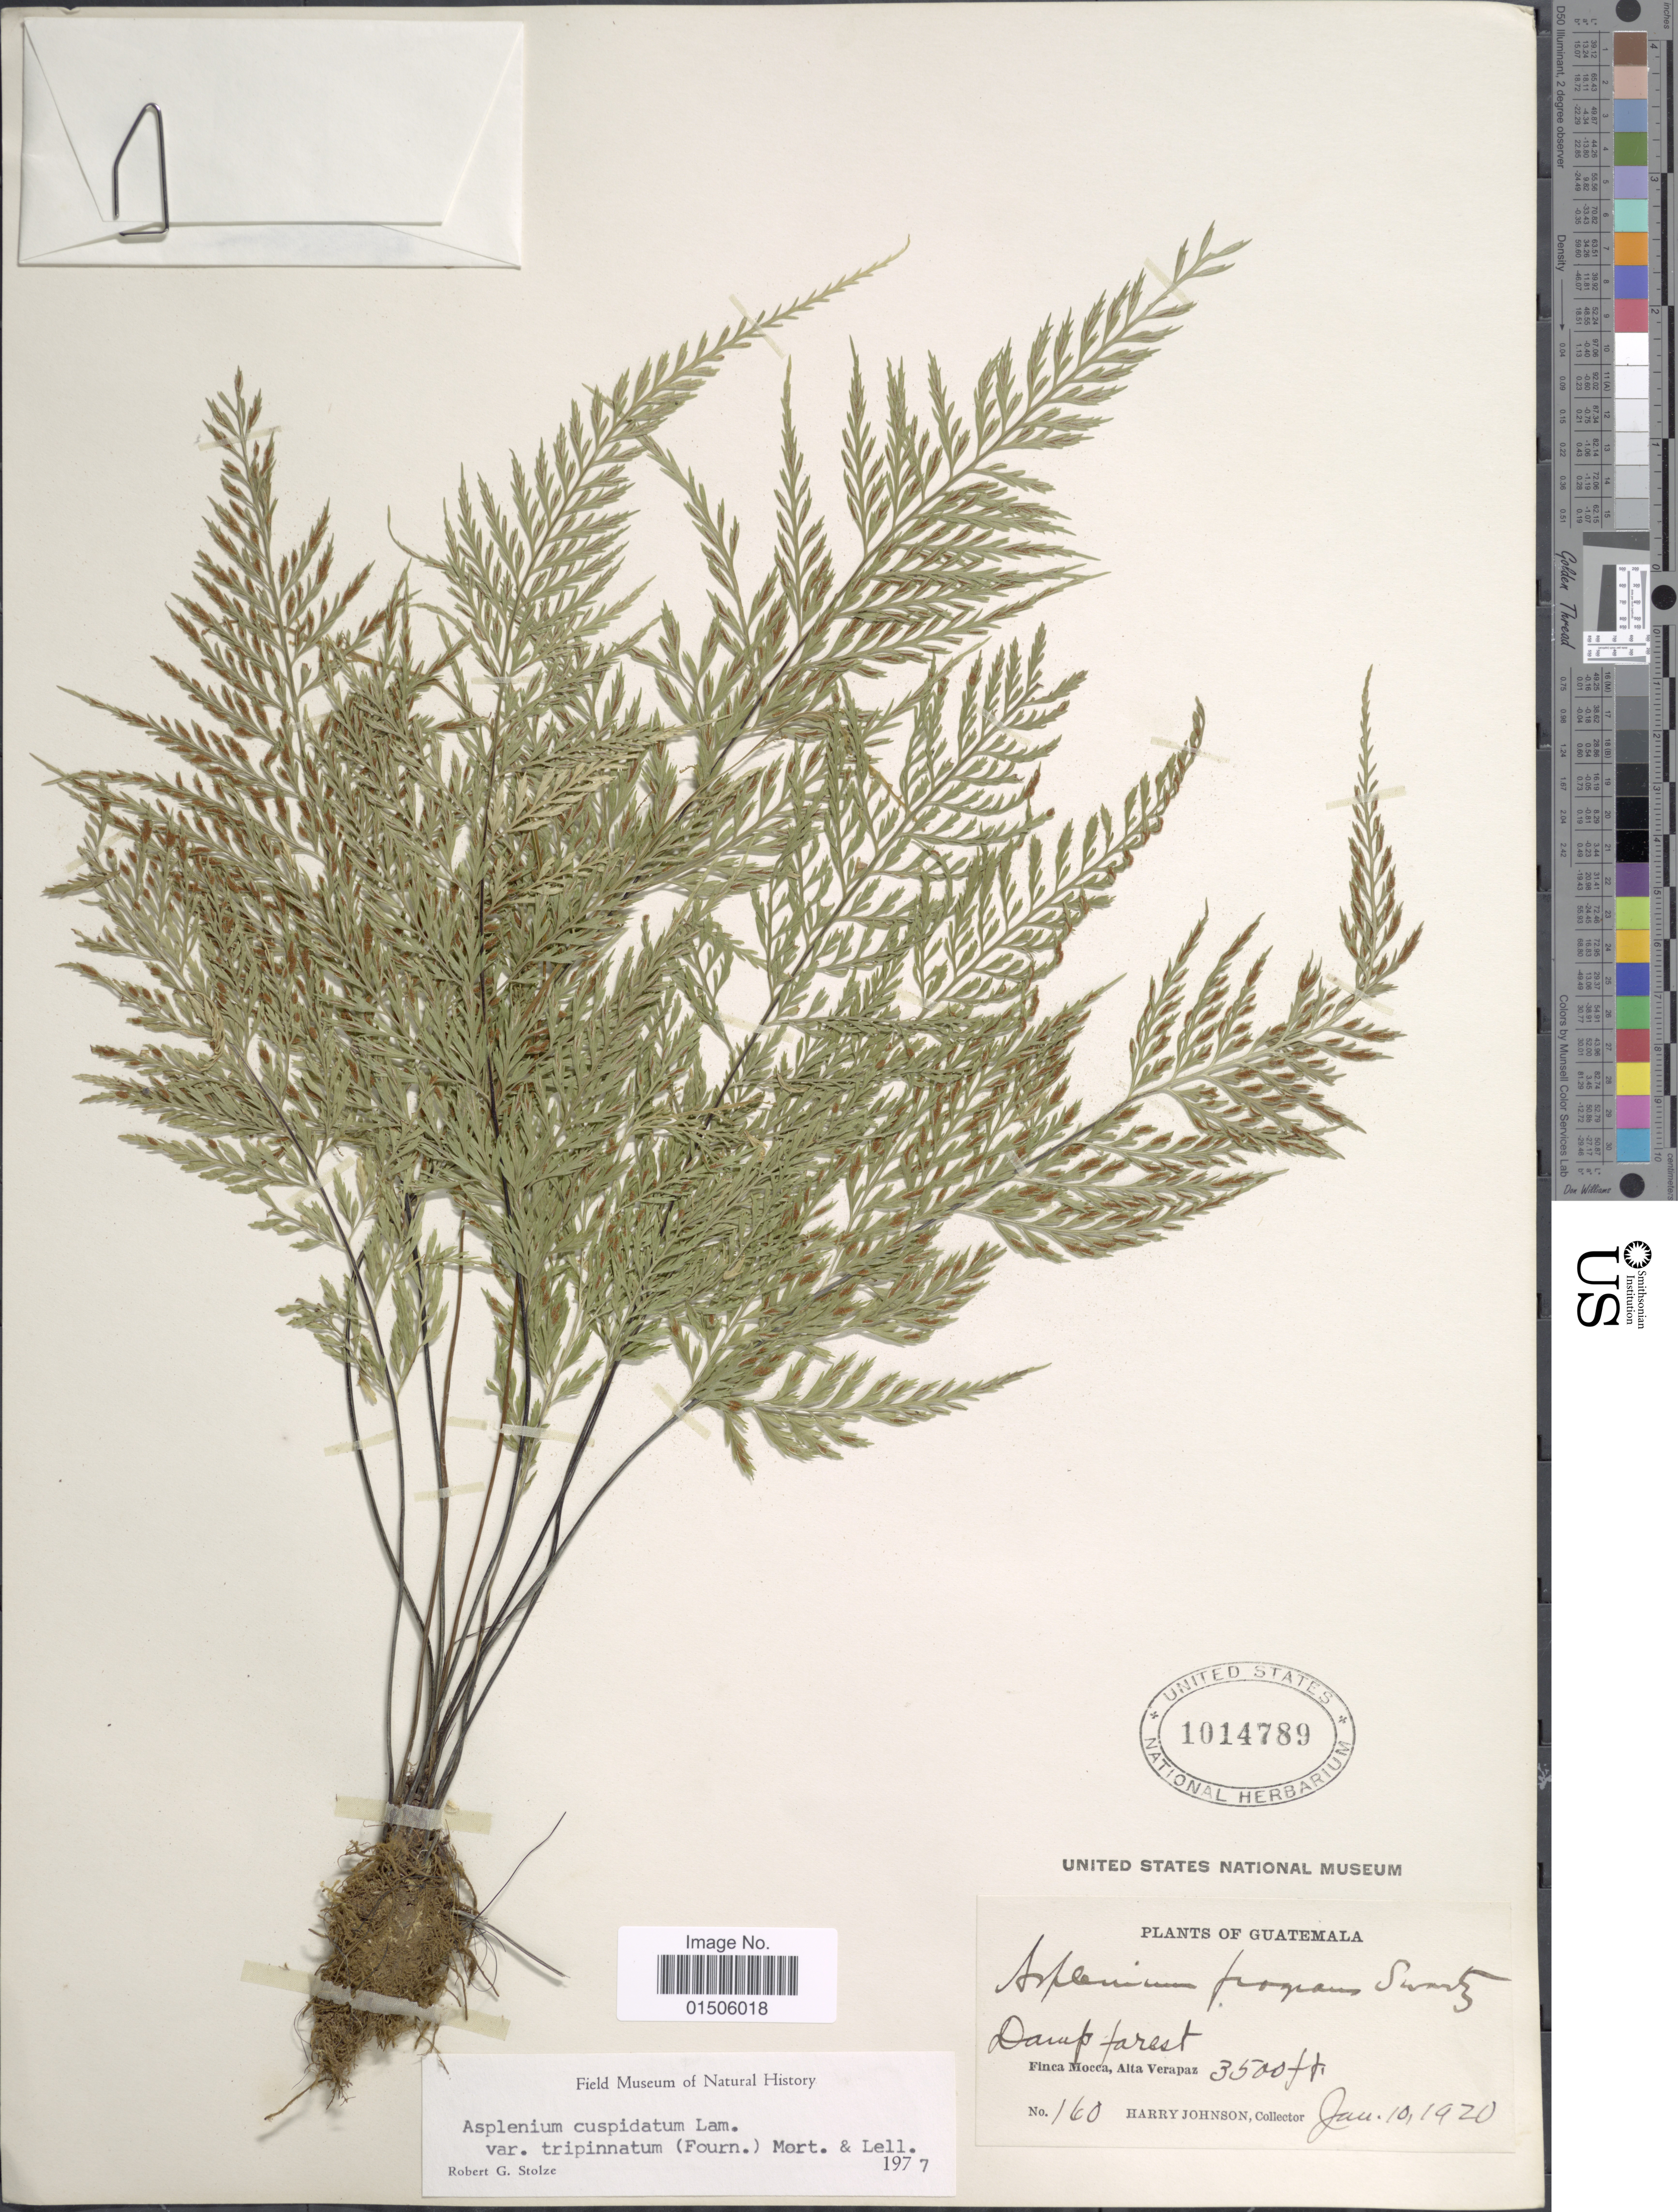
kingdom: Plantae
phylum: Tracheophyta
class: Polypodiopsida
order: Polypodiales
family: Aspleniaceae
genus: Asplenium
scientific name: Asplenium cuspidatum var. tripinnatum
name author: (E. Fourn.) C.V. Morton & Lellinger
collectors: H. Johnson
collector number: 160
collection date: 1920-01-10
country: Guatemala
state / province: Alta Verapaz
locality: Finca Mocca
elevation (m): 1067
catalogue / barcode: US 1014789